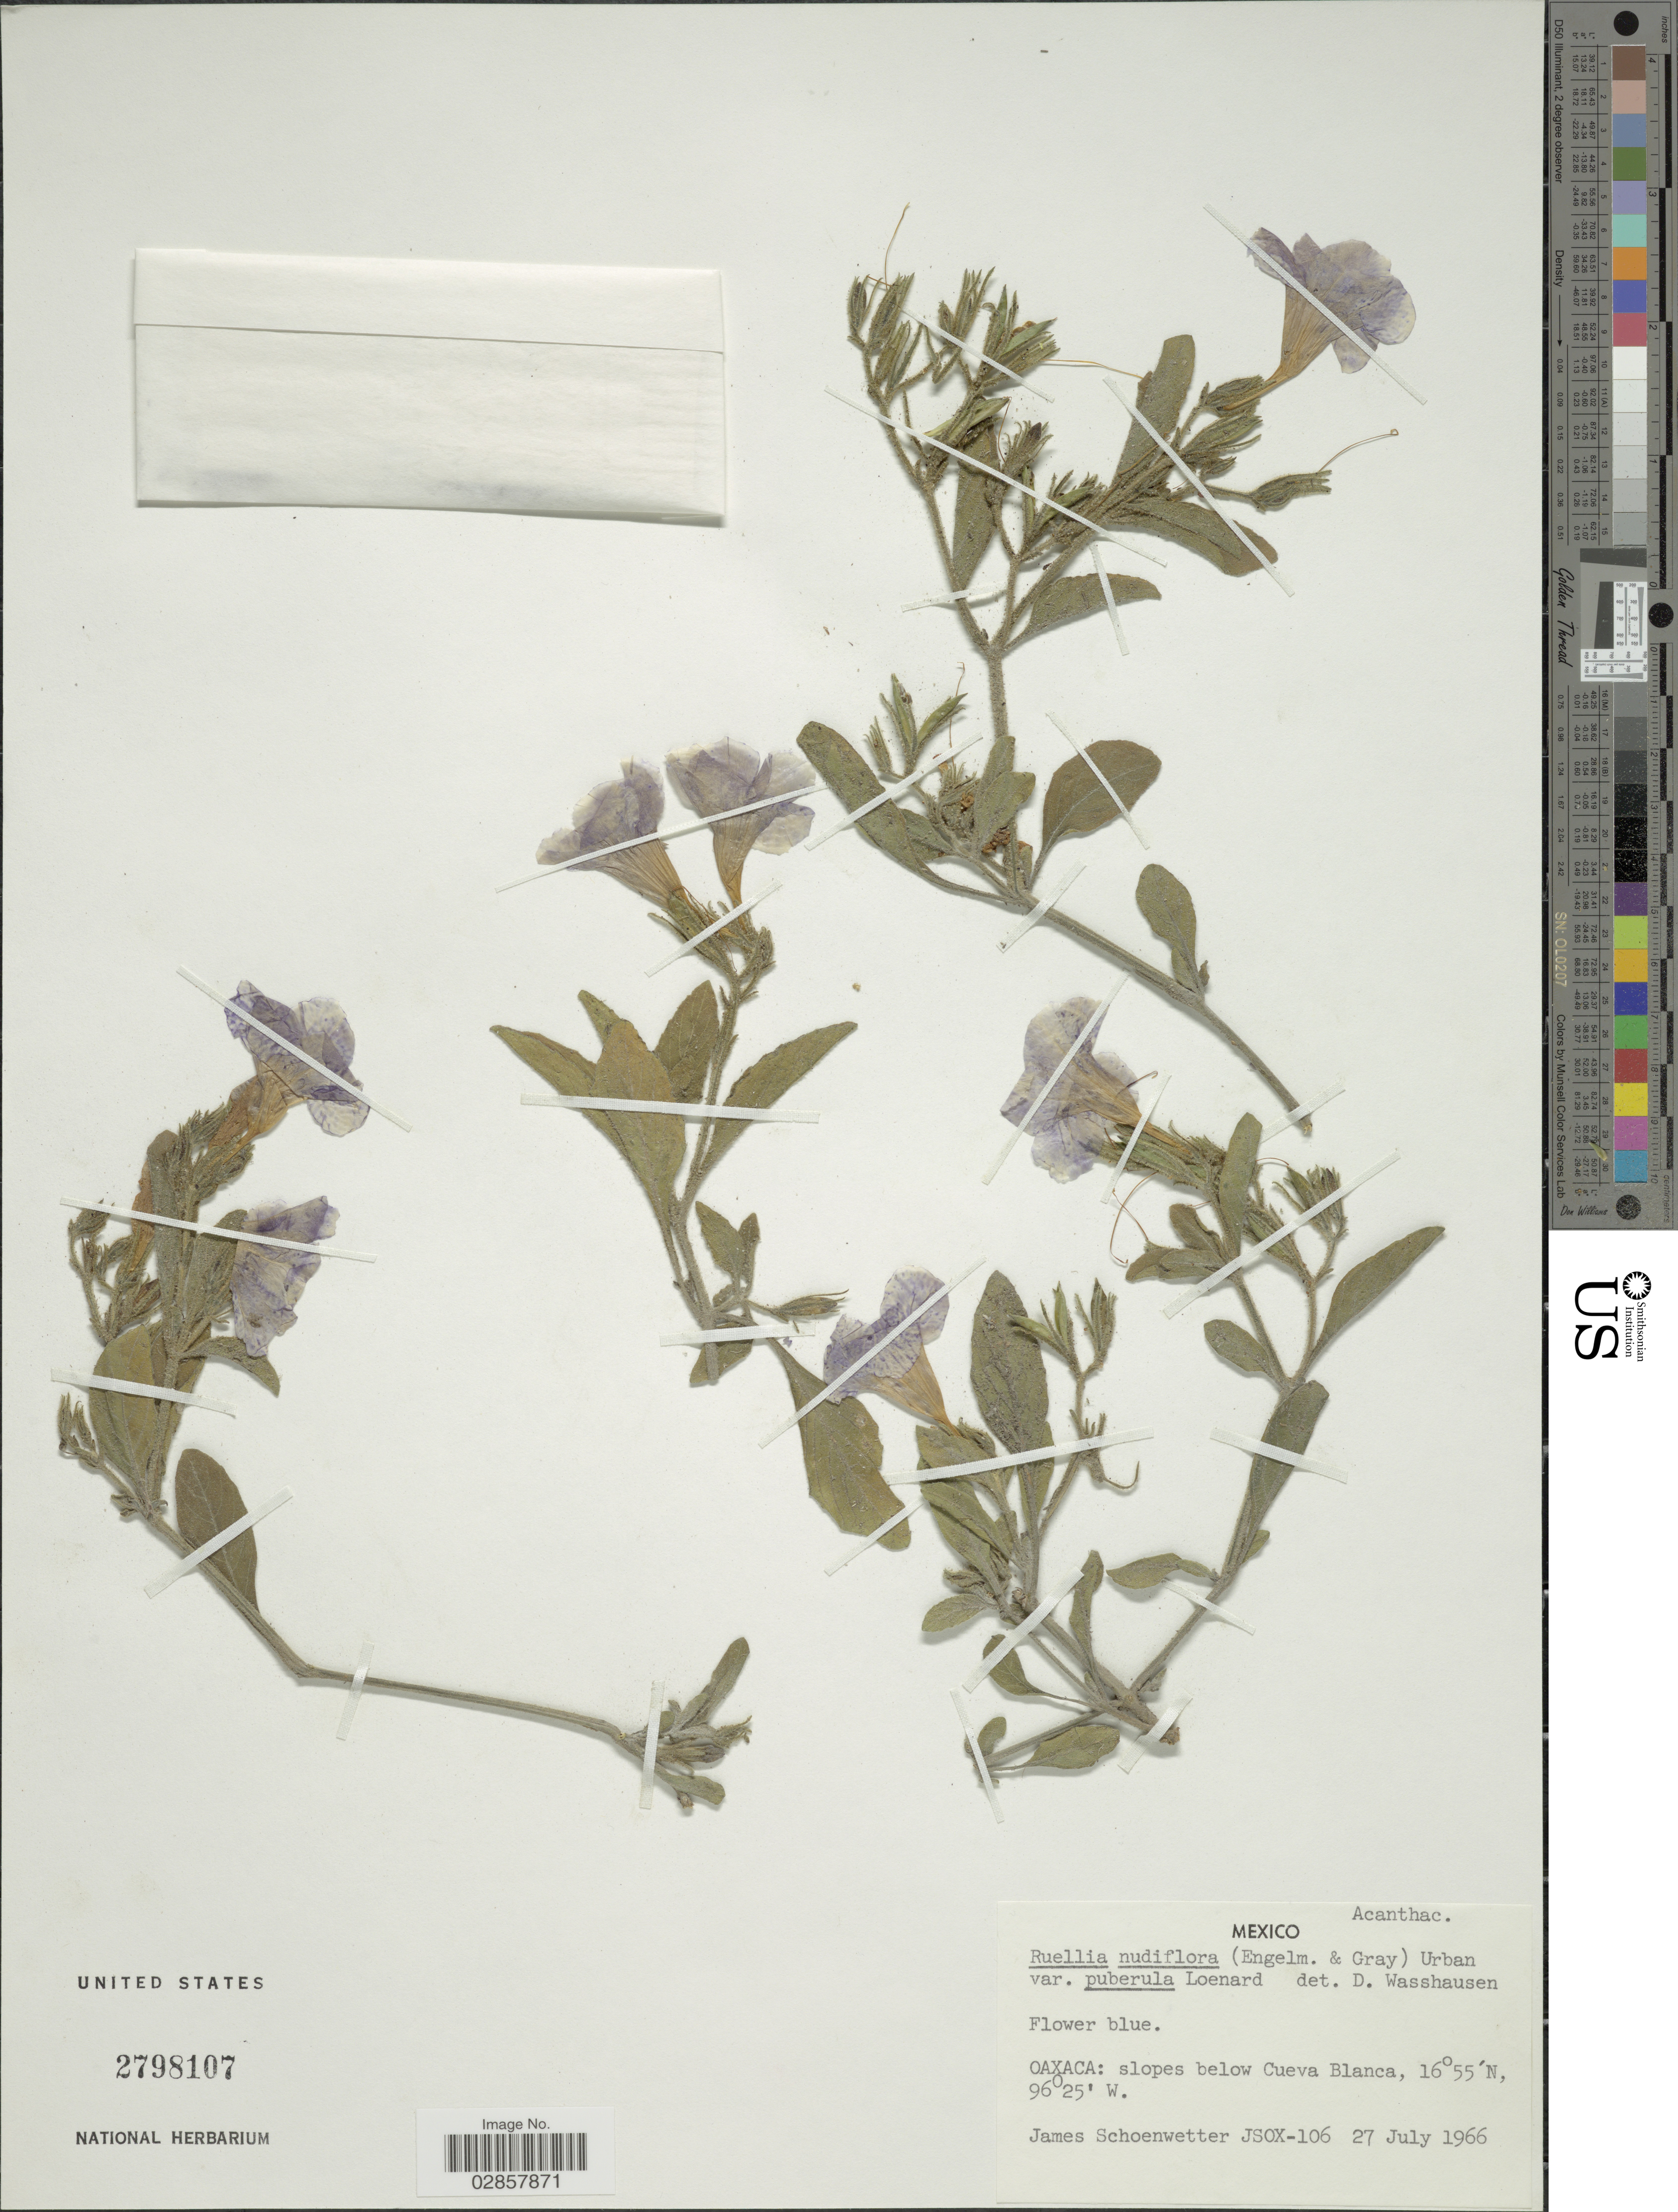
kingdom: Plantae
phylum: Tracheophyta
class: Magnoliopsida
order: Lamiales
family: Acanthaceae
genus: Ruellia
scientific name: Ruellia nudiflora var. puberula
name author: Leonard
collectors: J. Schoenwetter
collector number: JSOX-106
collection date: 1966-07-27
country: Mexico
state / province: Oaxaca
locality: Slopes below Cueva Blanca.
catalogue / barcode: US 2798107